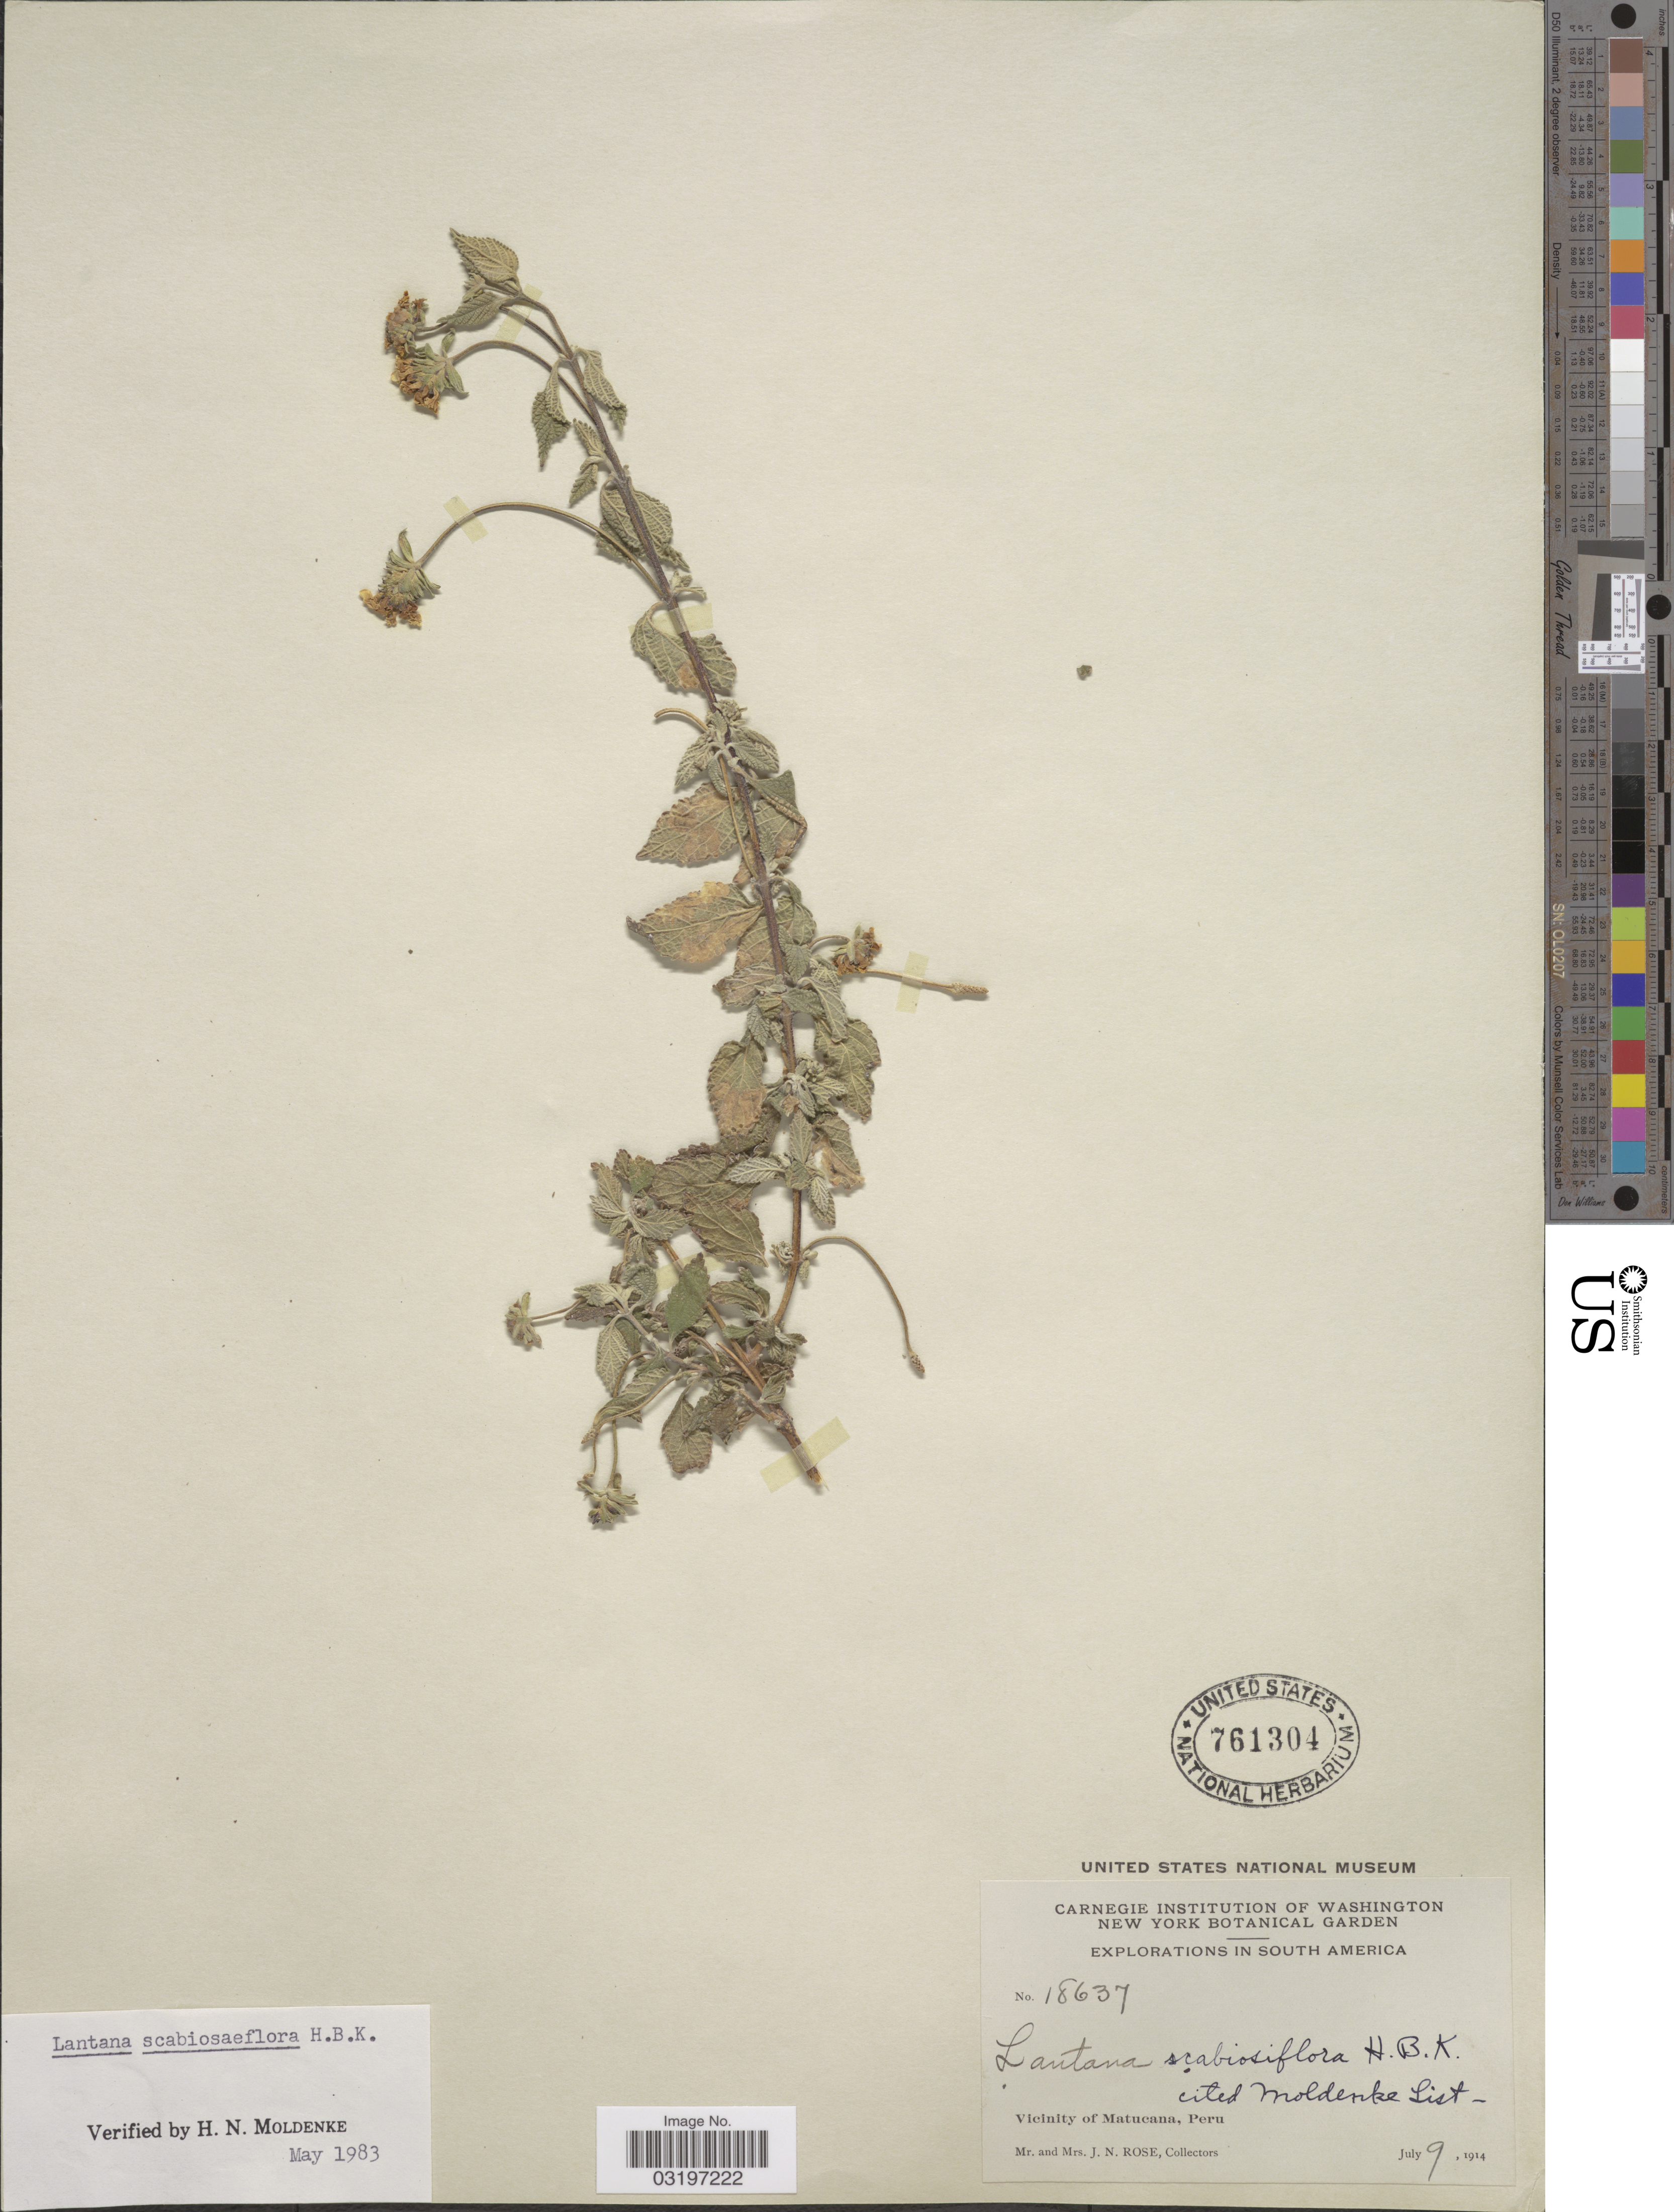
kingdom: Plantae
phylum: Tracheophyta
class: Magnoliopsida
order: Lamiales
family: Verbenaceae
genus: Lantana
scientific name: Lantana scabiosiflora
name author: Kunth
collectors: J. N. Rose & L. B. Rose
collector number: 18637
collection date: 1914-07-09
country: Peru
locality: Vicinity of Matucana.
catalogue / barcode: US 761304